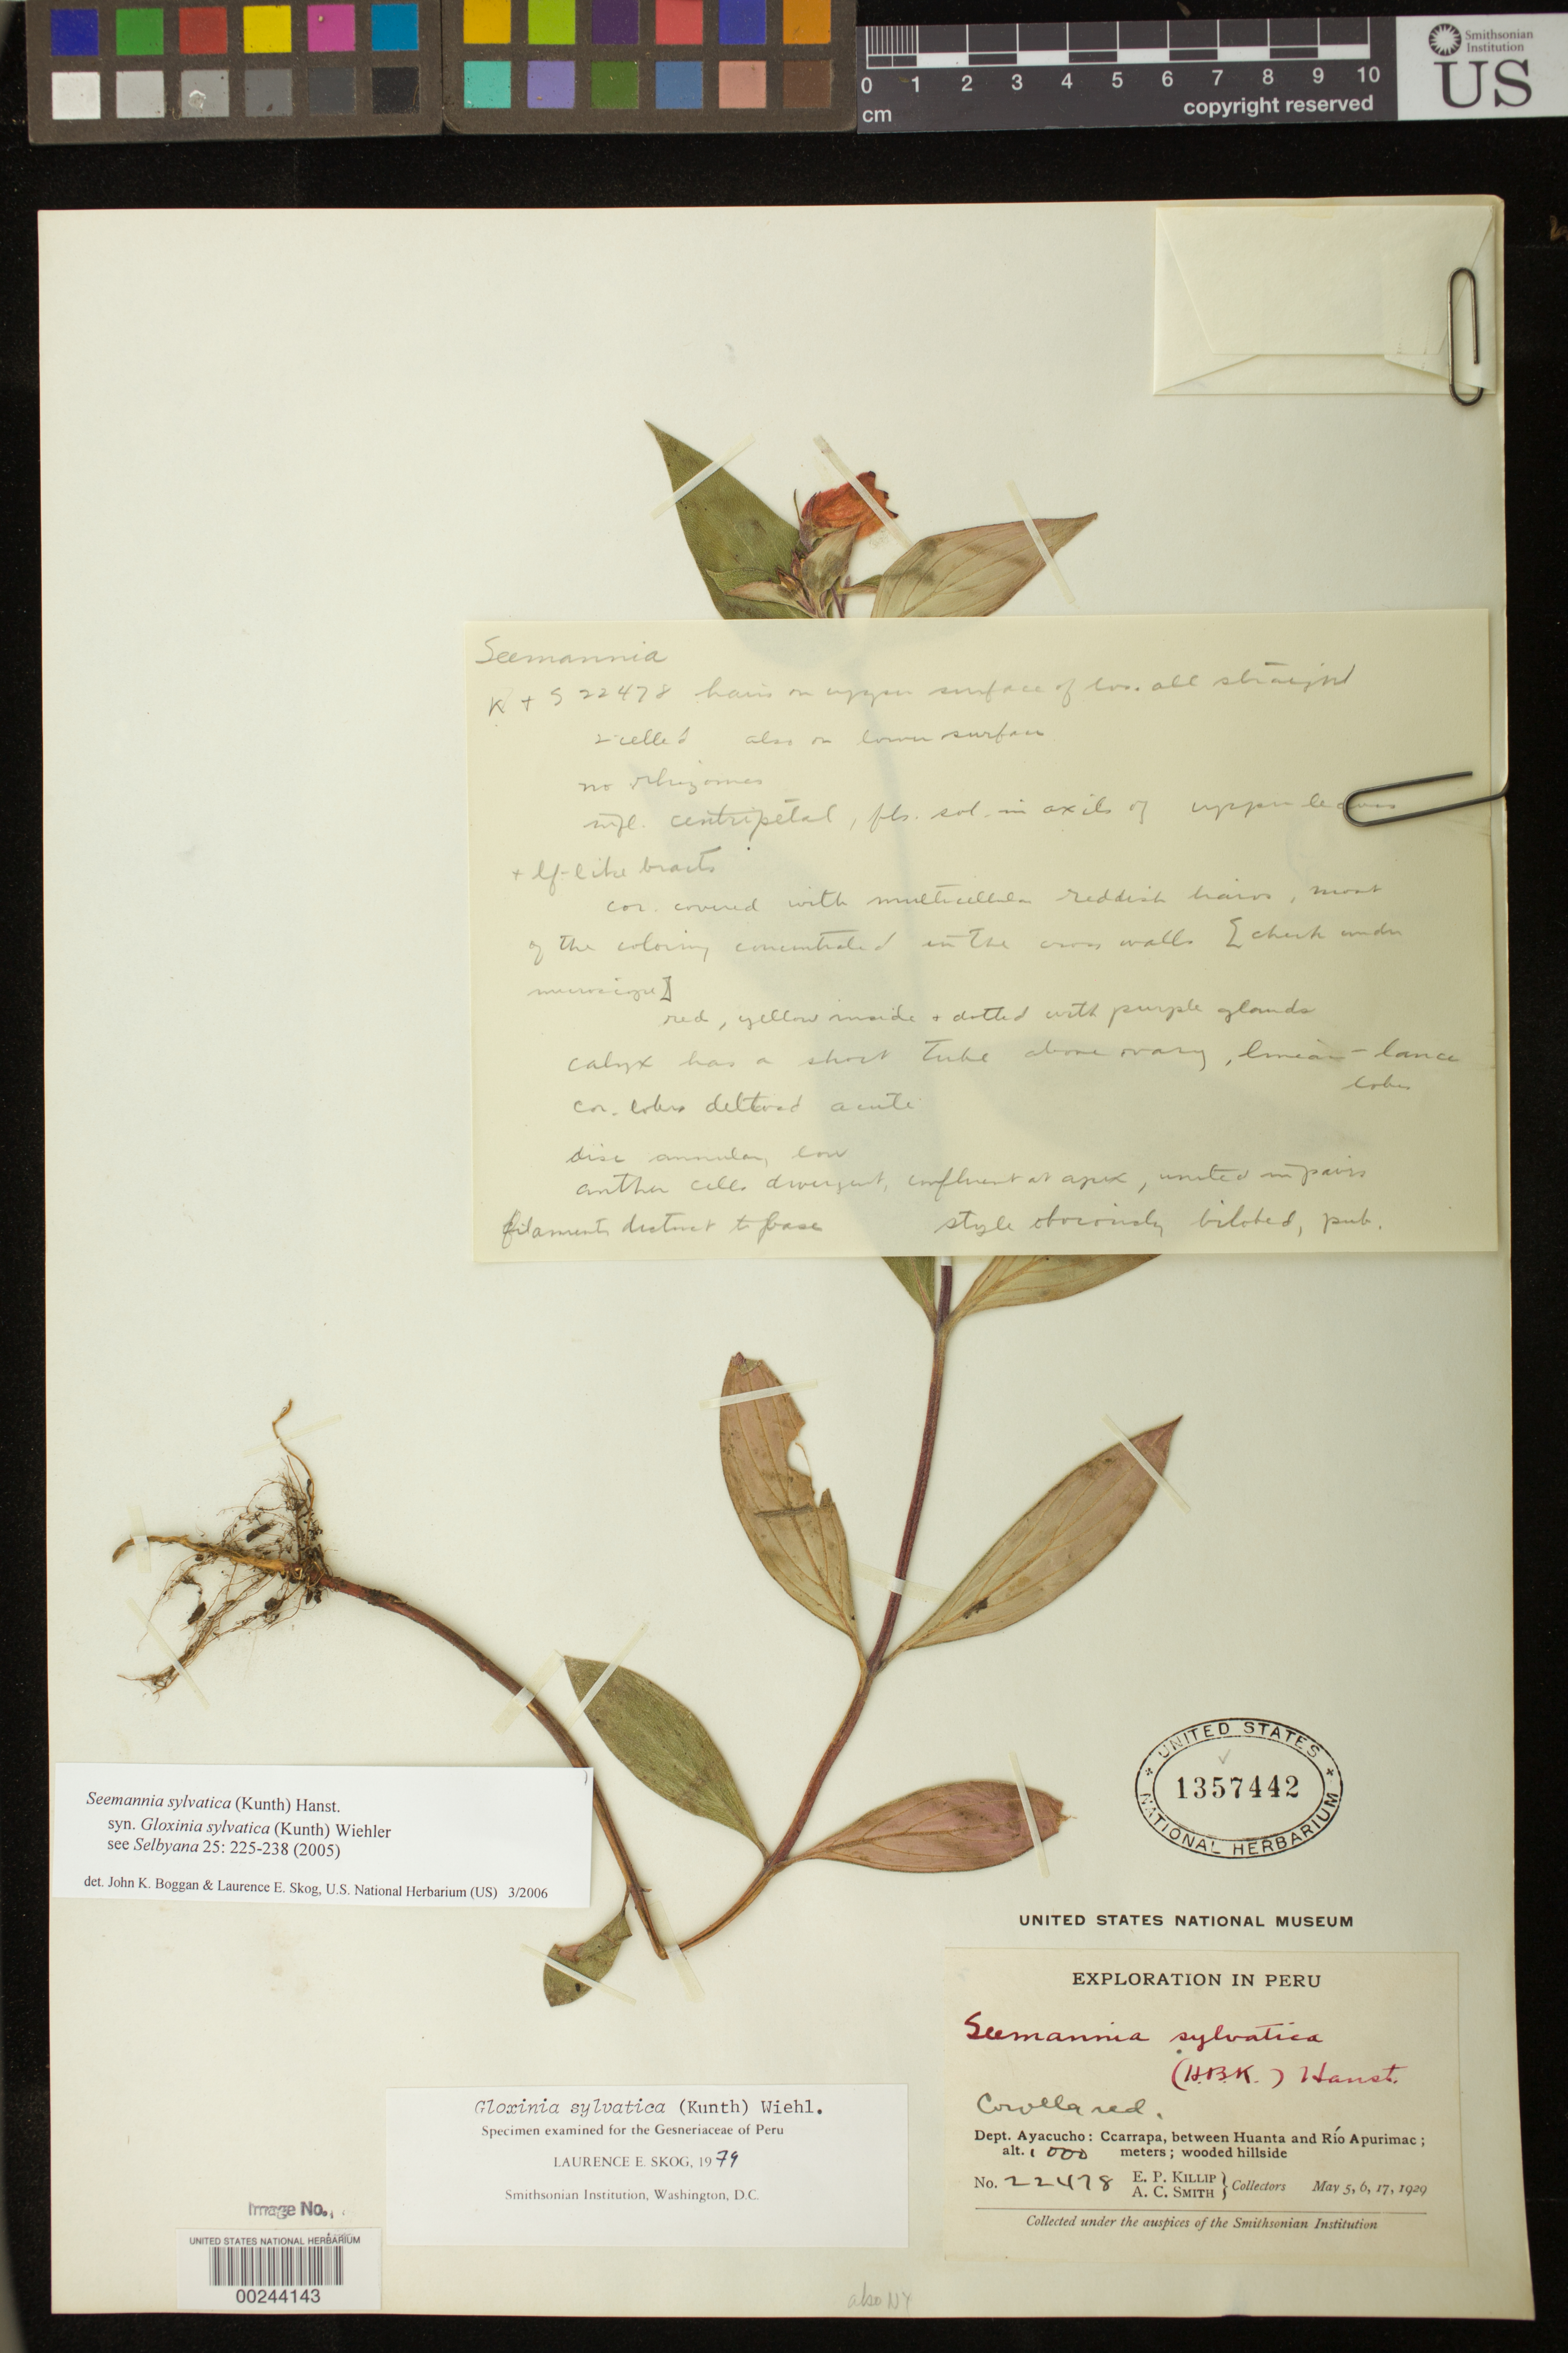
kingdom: Plantae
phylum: Tracheophyta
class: Magnoliopsida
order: Lamiales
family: Gesneriaceae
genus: Seemannia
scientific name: Seemannia sylvatica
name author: (Kunth) Hanst.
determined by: Boggan, J. K.; Skog, L. E.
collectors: E. P. Killip & A. C. Smith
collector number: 22478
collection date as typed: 5-17 May 1929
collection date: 1929-05-05/1929-05-17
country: Peru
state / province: Ayacucho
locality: Ccarrapa, between Huanta and Rio Apurimac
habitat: Wooded hillside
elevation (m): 1000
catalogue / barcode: US 1357442